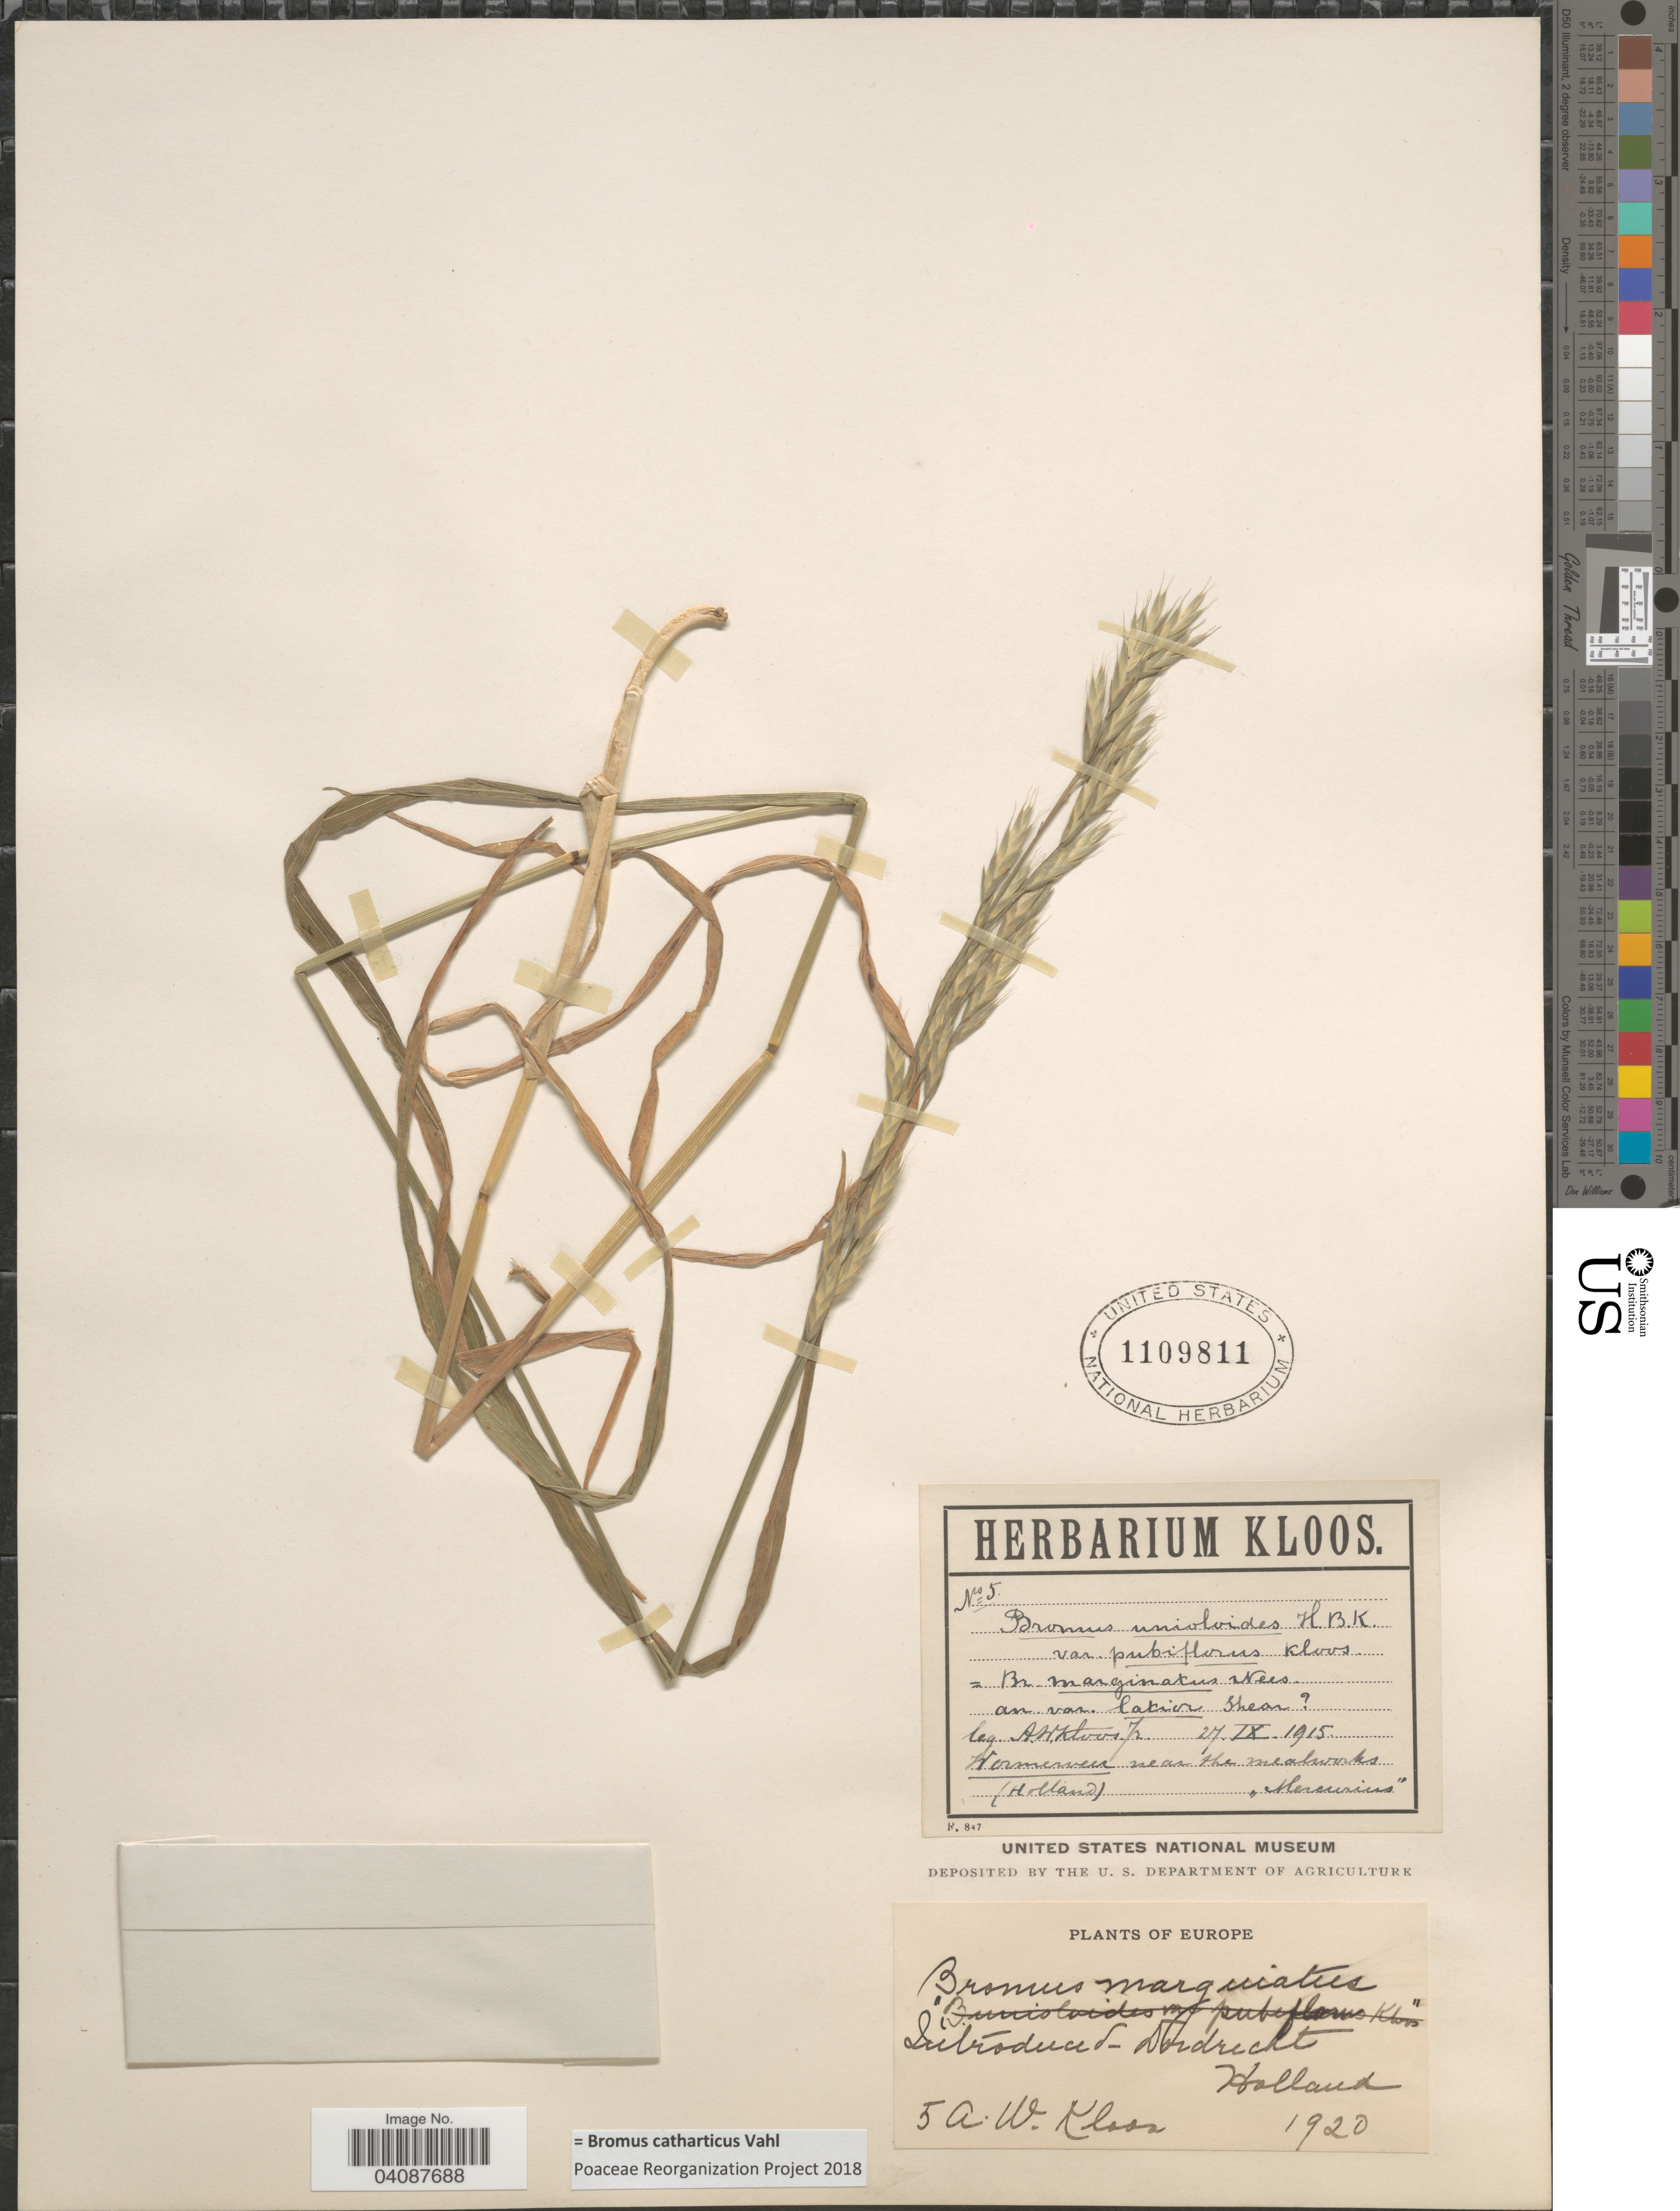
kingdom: Plantae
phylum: Tracheophyta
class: Liliopsida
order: Poales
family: Poaceae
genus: Bromus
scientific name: Bromus catharticus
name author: Vahl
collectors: A. W. Kloos, Jr.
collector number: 5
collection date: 1915-09-27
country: Netherlands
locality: Wormerveer near the mealworks (Holland) "Mercurius".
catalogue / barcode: US 1109811